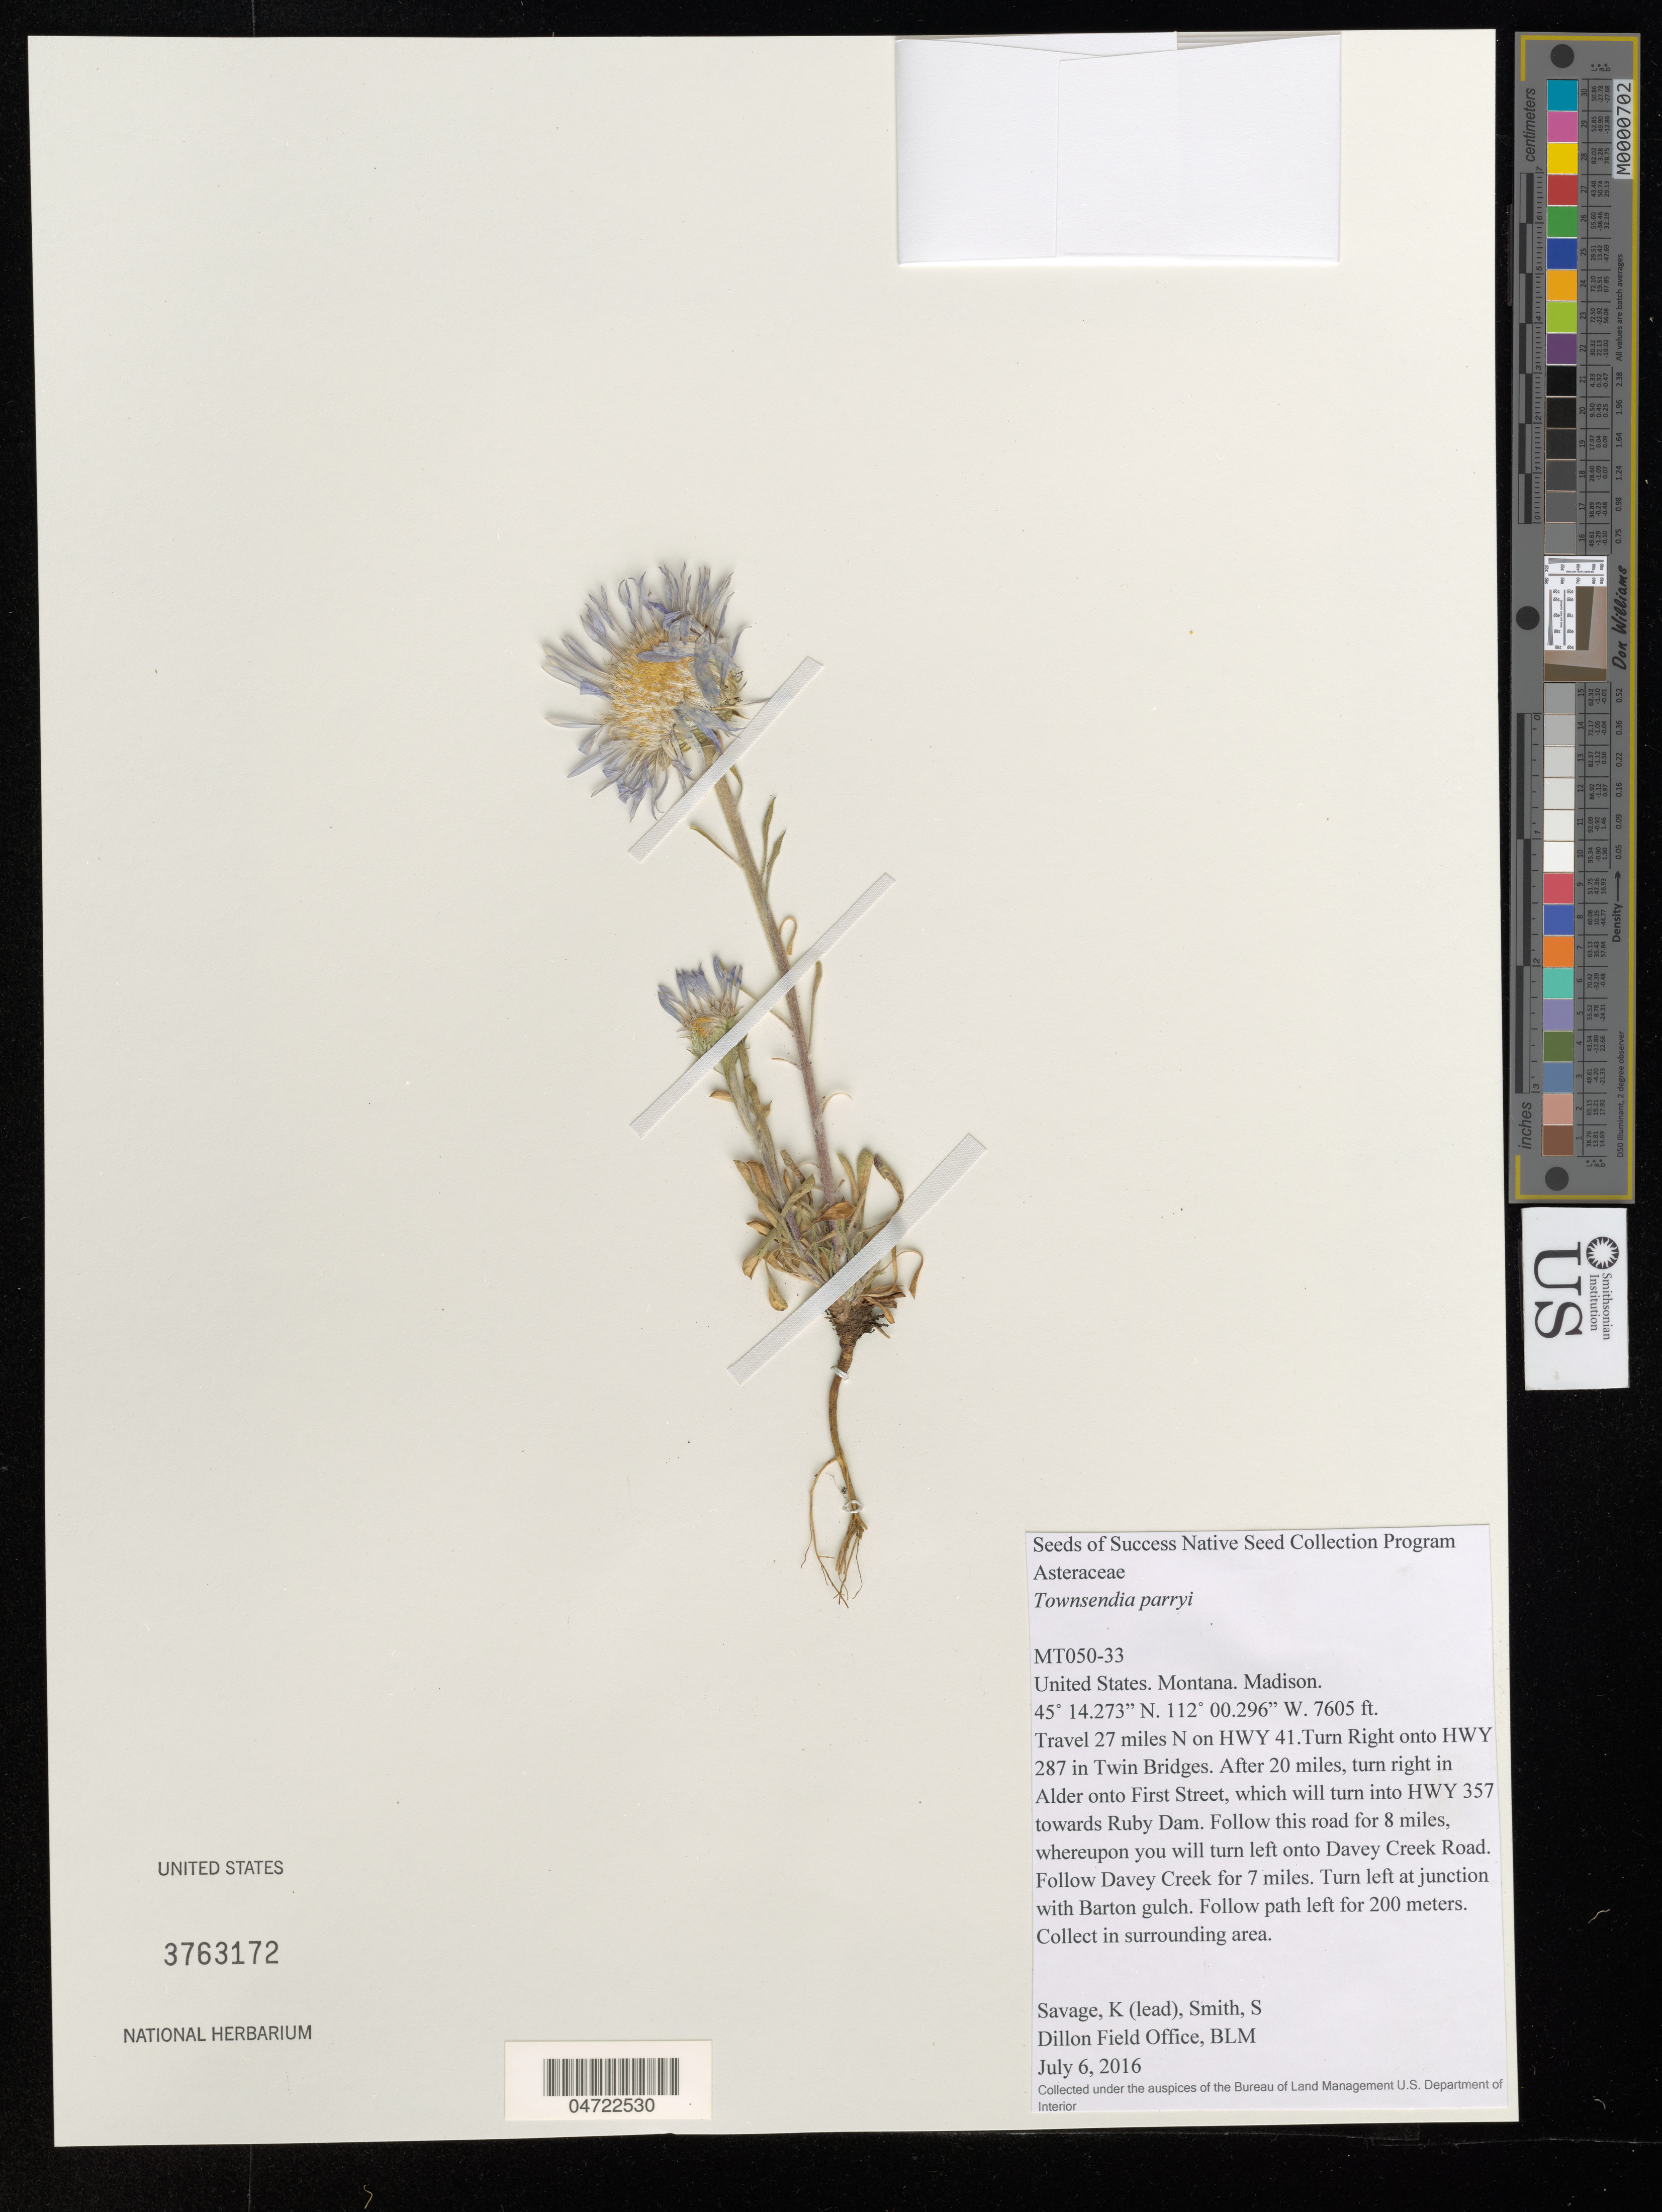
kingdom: Plantae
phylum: Tracheophyta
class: Magnoliopsida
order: Asterales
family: Asteraceae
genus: Townsendia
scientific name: Townsendia parryi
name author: D.C. Eaton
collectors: K. Savage & S. Smith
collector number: MT050-33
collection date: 2016-07-06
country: United States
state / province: Montana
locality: Madison. Travel 27 miles N on HWY 41. Turn Right onto HWY 287 in Twin Bridges. After 20 miles, turn right in Alder onto First Street, which will turn into HWY 357 towards Ruby Dam. Follow this road for 8 miles, whereupon you will turn left onto Davey Creek Road. Follow Davey Creek for 7 miles. Turn left at junction with Barton gulch. Follow path left for 200 meters. Collect in surrounding area.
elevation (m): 2318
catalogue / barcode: US 3763172